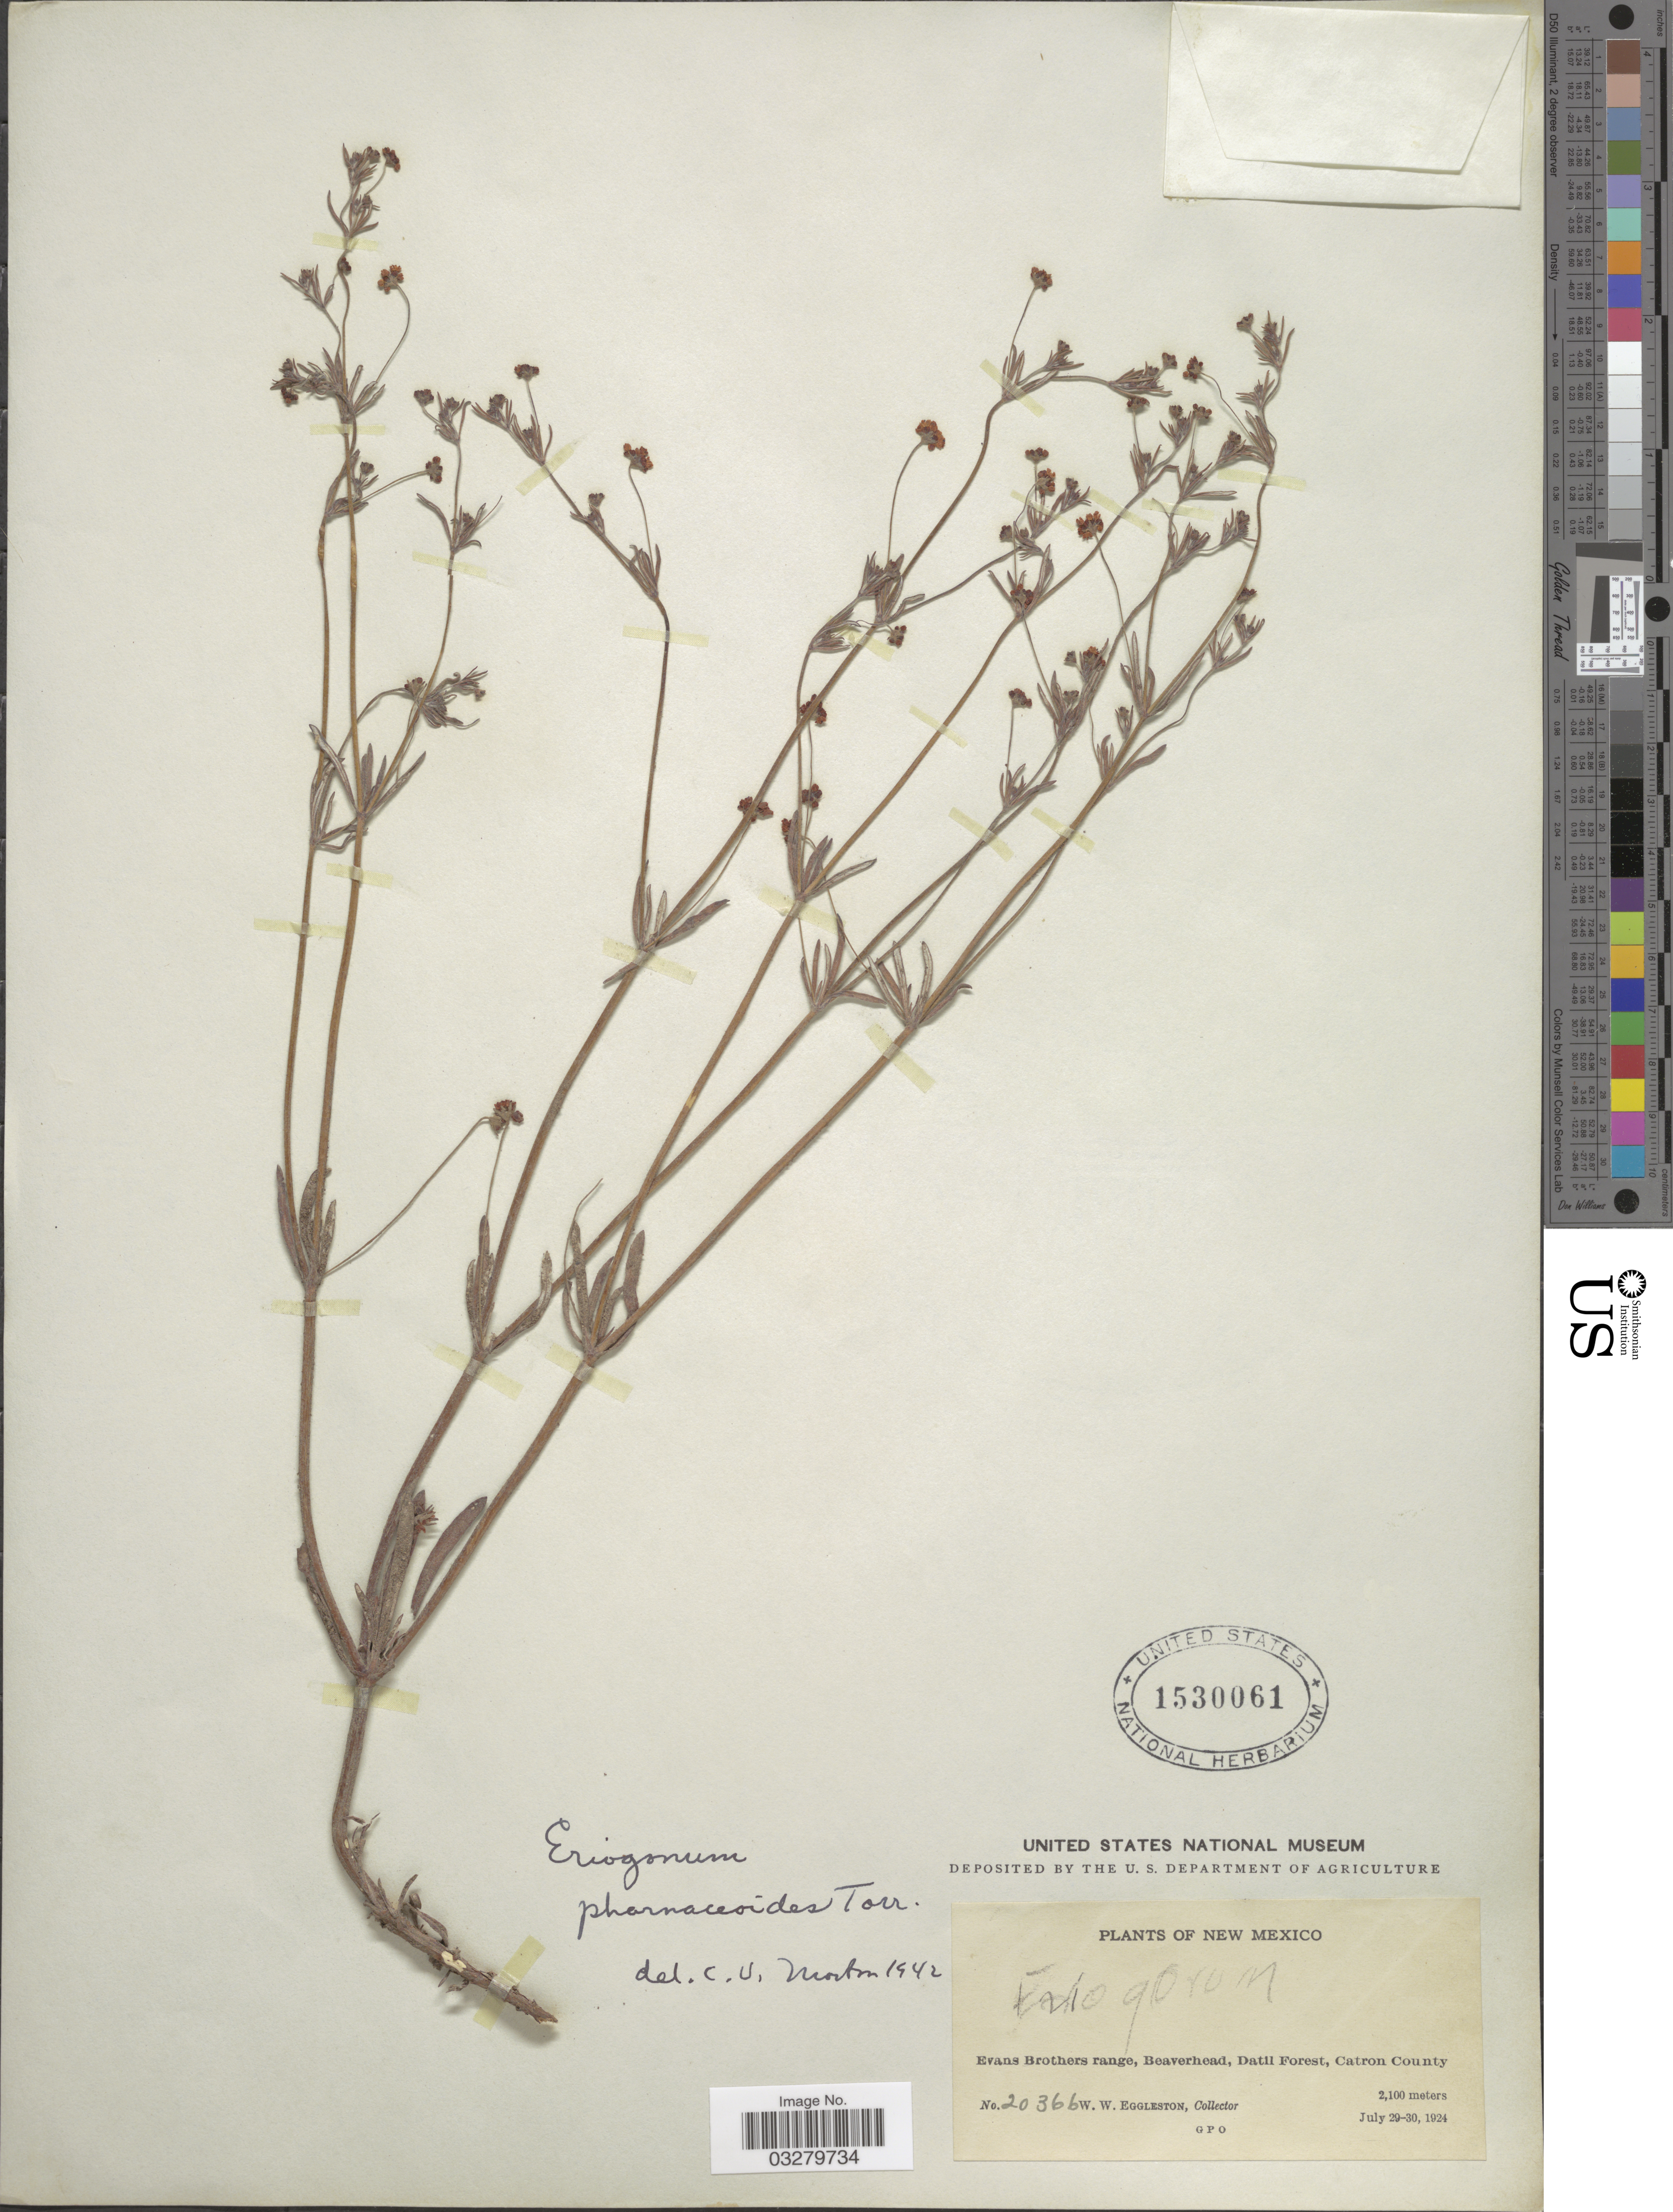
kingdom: Plantae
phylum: Tracheophyta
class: Magnoliopsida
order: Caryophyllales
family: Polygonaceae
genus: Eriogonum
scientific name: Eriogonum pharnaceoides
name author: Torr.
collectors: W. W. Eggleston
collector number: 20366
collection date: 1924-07-29/1924-07-30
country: United States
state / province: New Mexico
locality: Evans Brothers range, Beaverhead, Datil Forest, Catron County.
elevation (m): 2100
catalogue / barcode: US 1530061